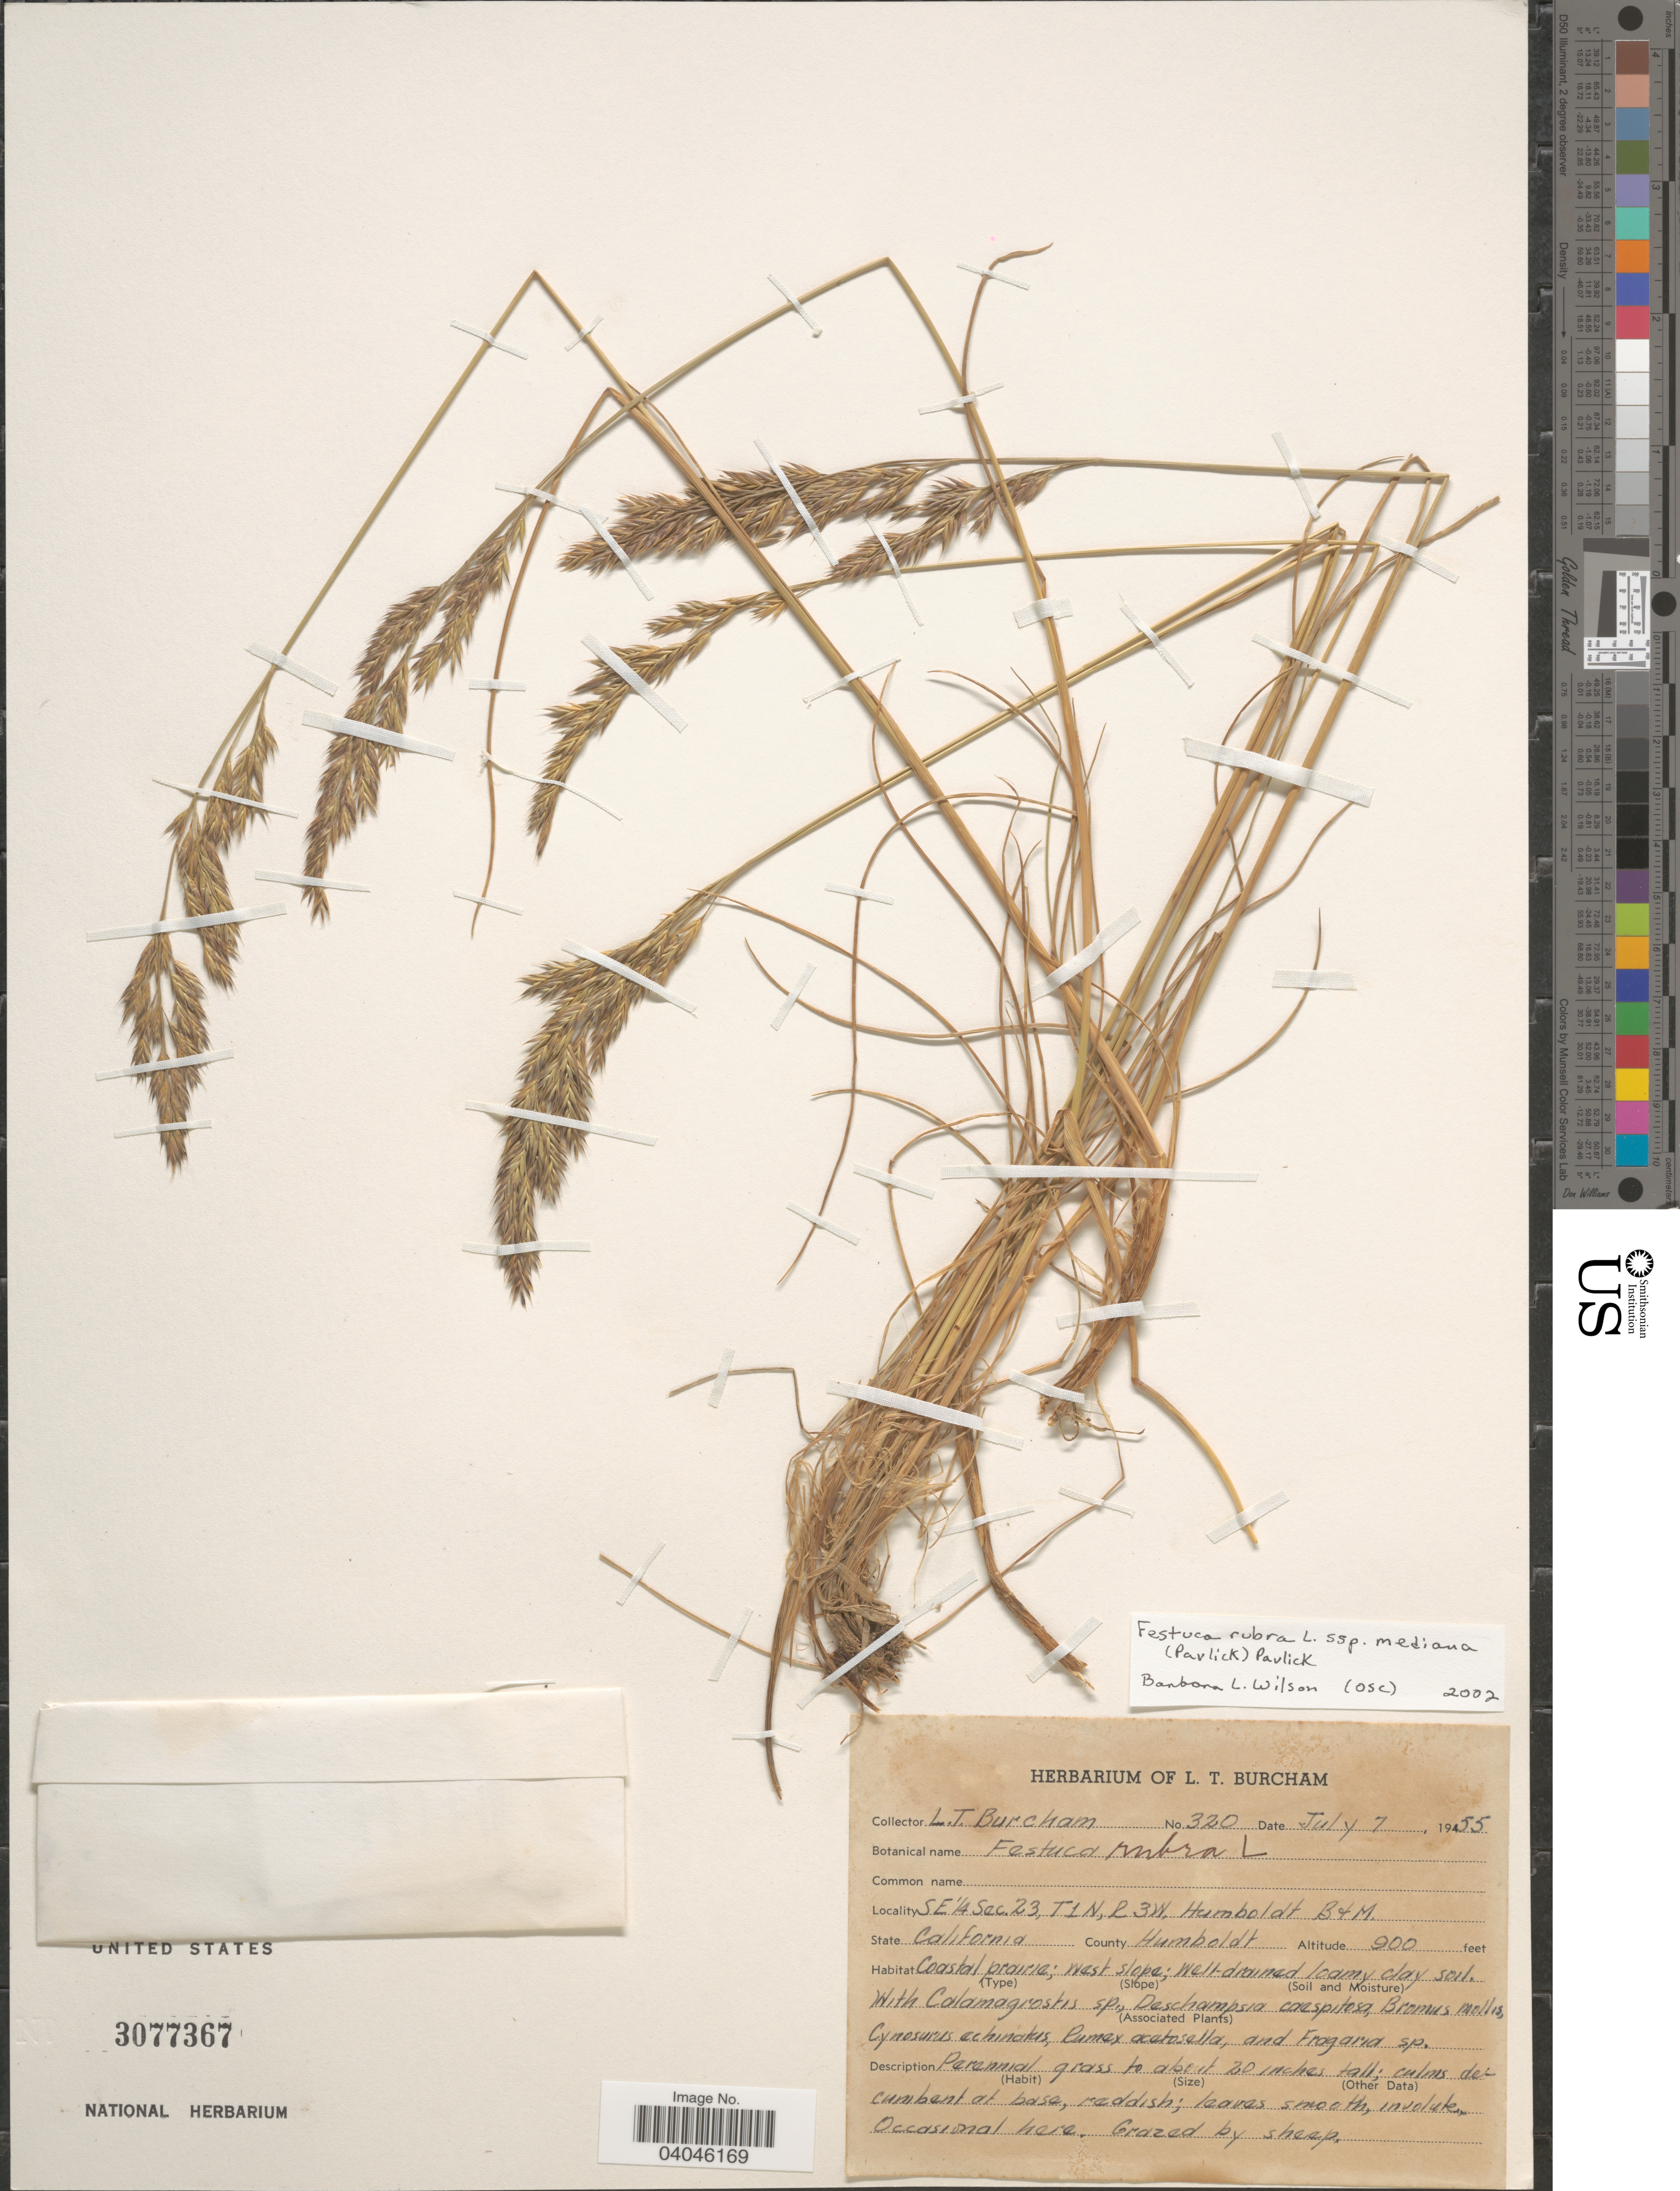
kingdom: Plantae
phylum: Tracheophyta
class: Liliopsida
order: Poales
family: Poaceae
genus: Festuca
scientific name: Festuca rubra subsp. mediana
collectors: L. Burcham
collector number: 320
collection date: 1955-07-07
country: United States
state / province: California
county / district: Humboldt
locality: SE ¼SEc.23, T1N, R 3W, Humboldt B&M. County Humboldt. Coastal prairie; west slope.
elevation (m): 274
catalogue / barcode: US 3077367